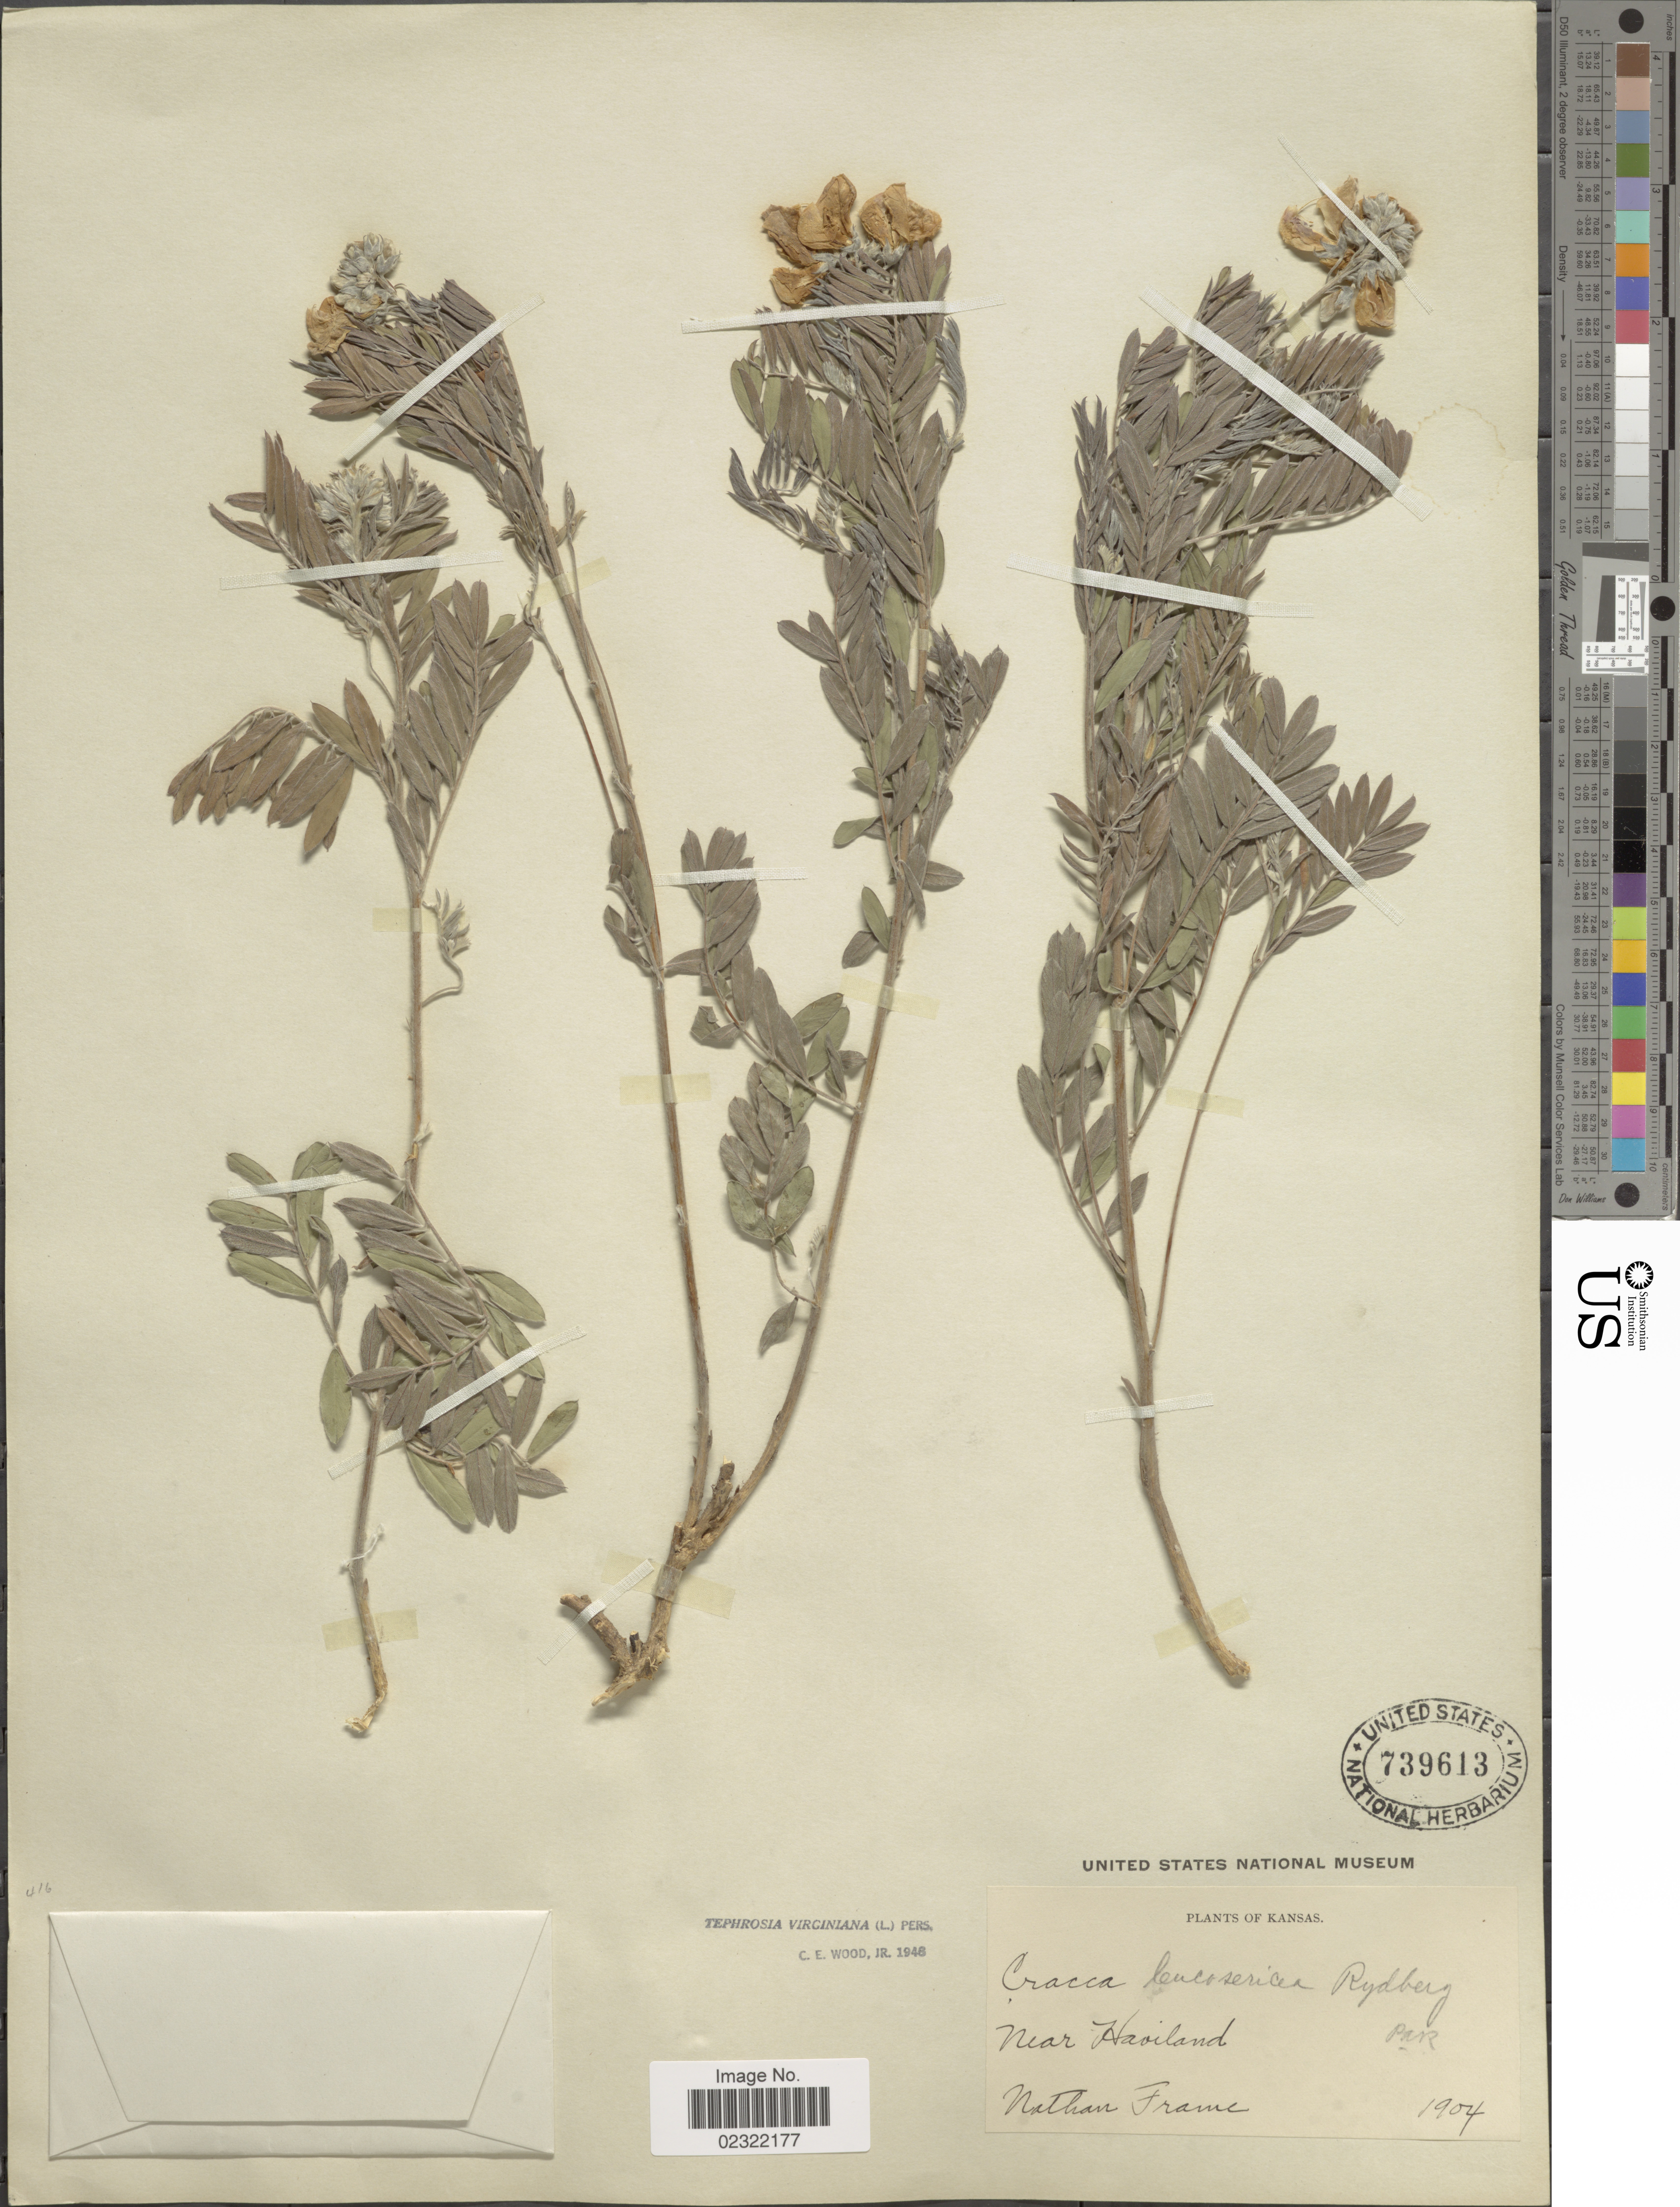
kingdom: Plantae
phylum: Tracheophyta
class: Magnoliopsida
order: Fabales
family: Fabaceae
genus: Tephrosia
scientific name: Tephrosia virginiana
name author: (L.) Pers.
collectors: N. Frame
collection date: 1904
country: United States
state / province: Kansas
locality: Near Haoiland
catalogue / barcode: US 739613